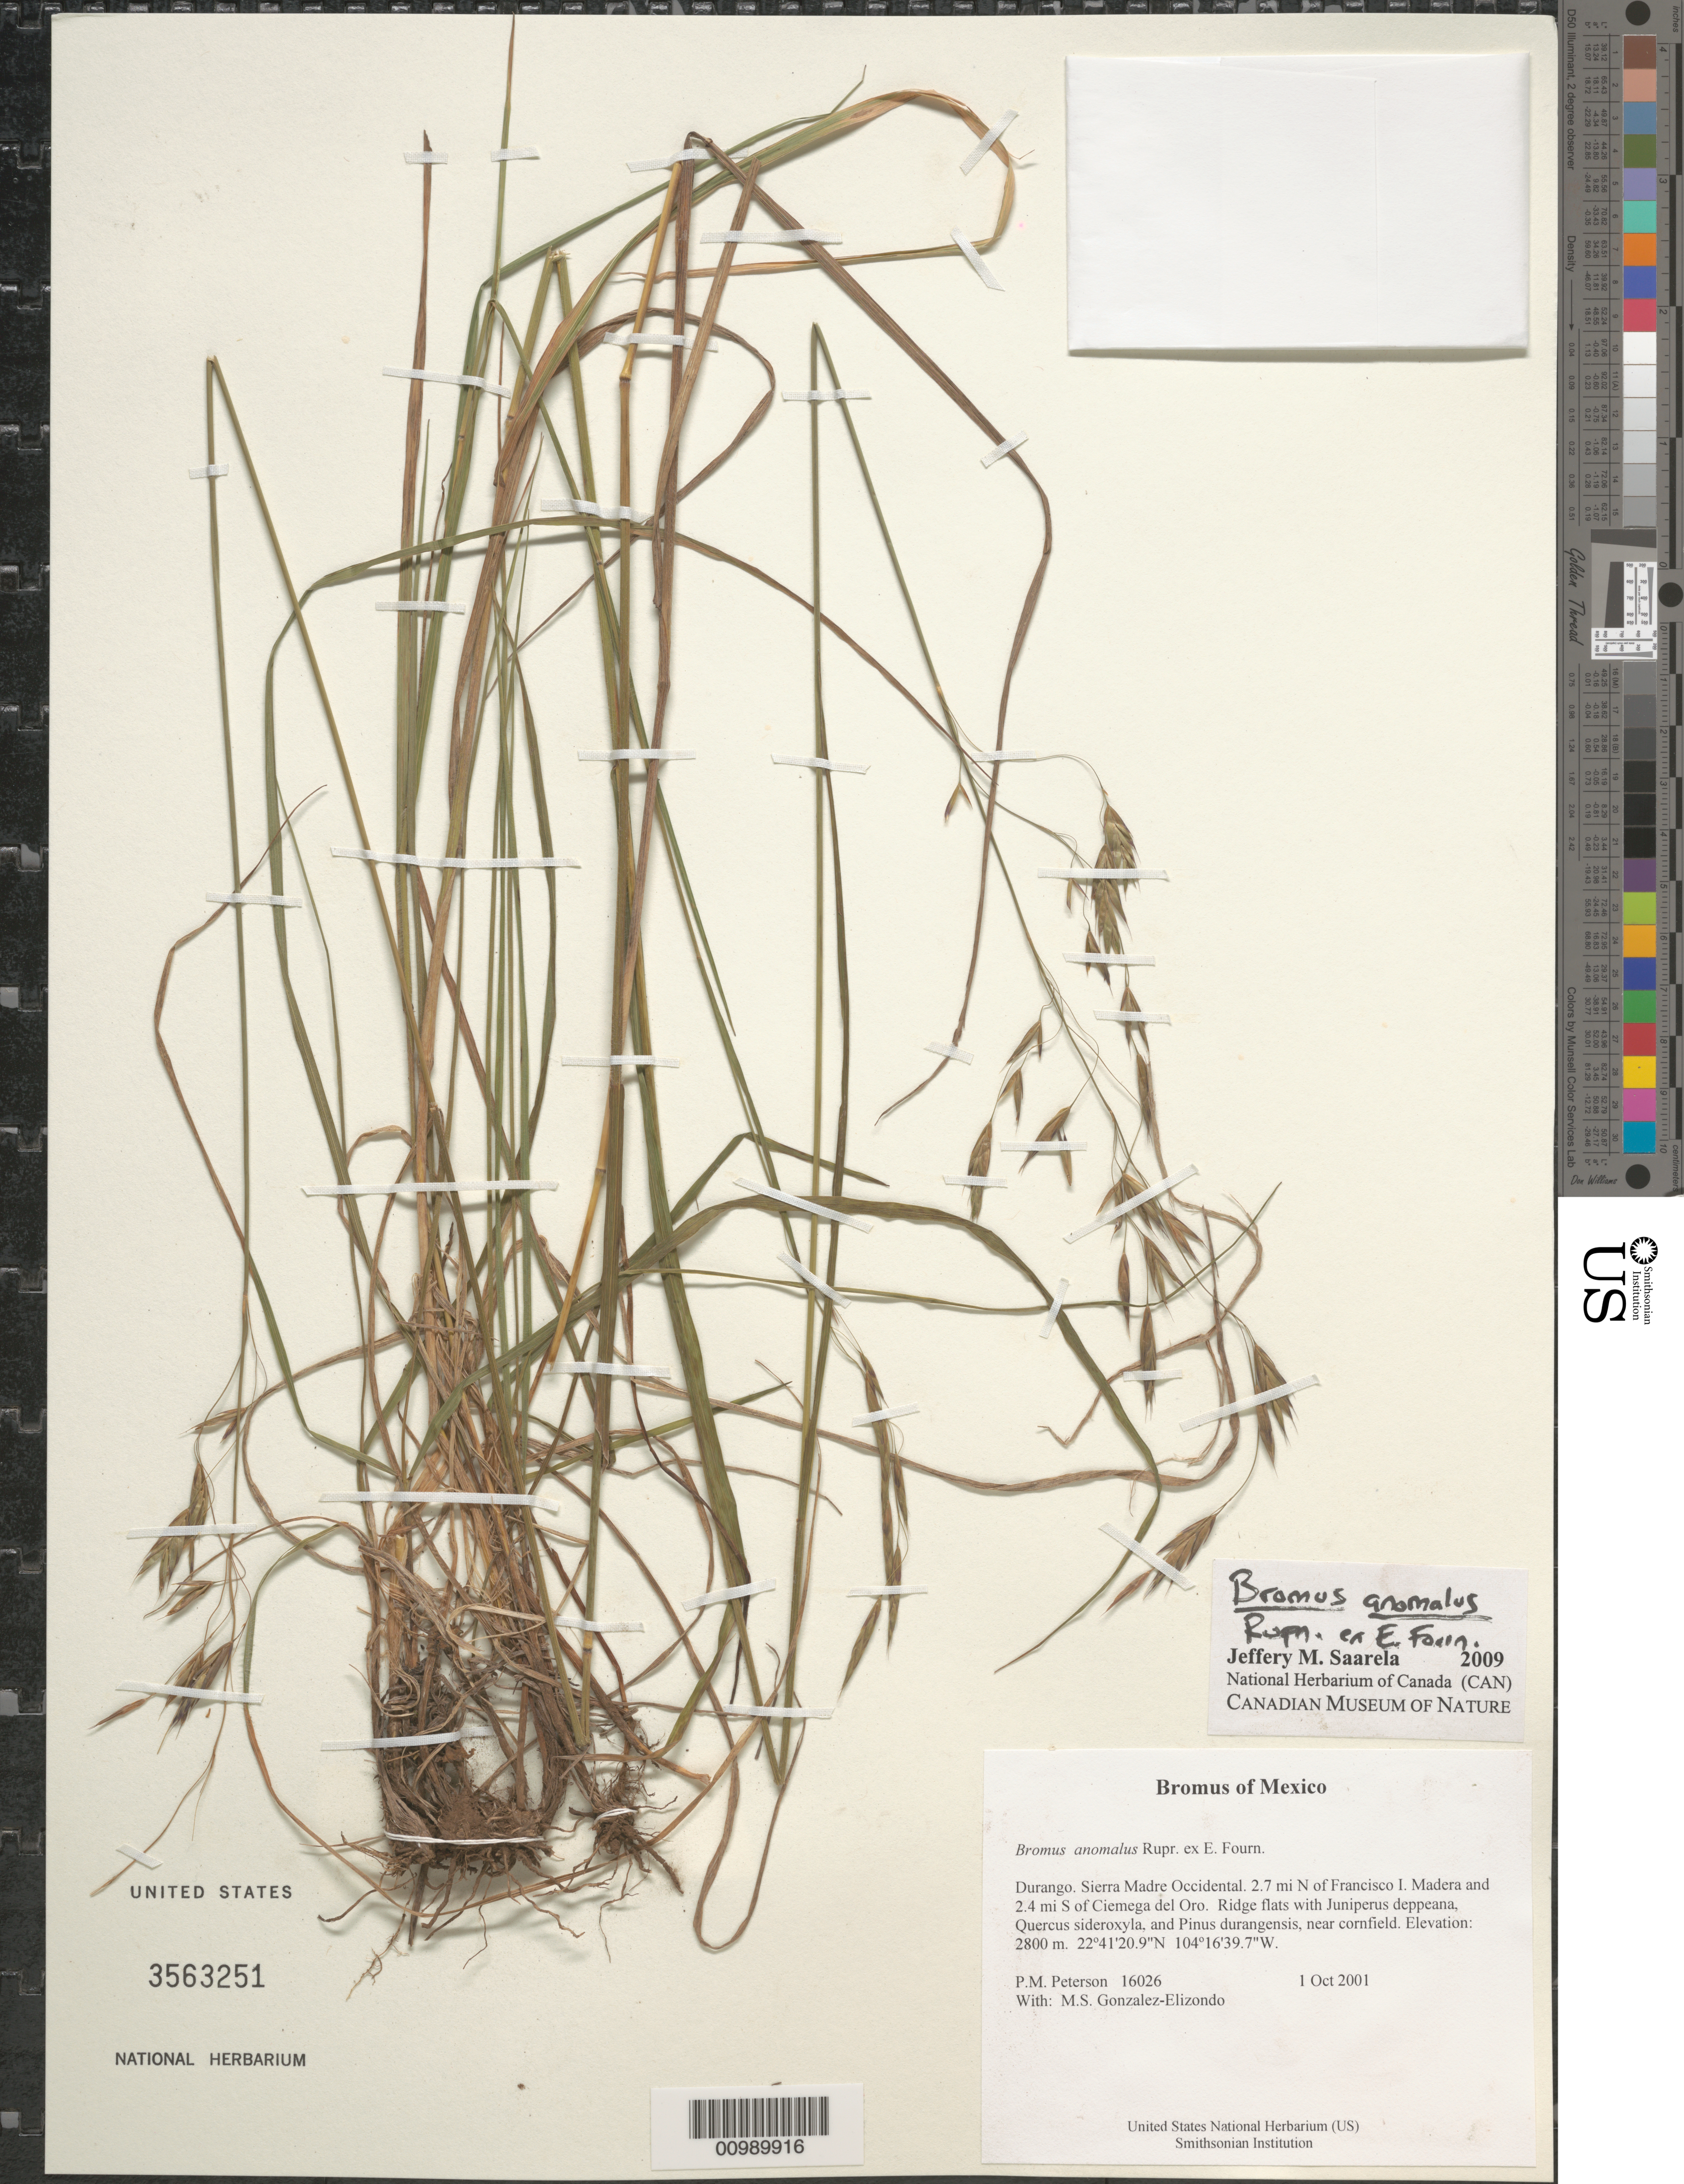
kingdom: Plantae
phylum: Tracheophyta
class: Liliopsida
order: Poales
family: Poaceae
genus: Bromus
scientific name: Bromus anomalus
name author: Rupr. ex E. Fourn.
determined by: Saarela, J. M., (CAN), Canadian Museum of Nature (CANADA)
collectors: P. M. Peterson & M. S. González-Elizondo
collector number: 16026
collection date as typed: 01 Oct 2001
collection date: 2001-10-01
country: Mexico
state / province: Durango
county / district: Sierra Madre Occidental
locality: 2.7 mi N of Francisco I. Madera and 2.4 mi S of Ciemega del Oro. Ridge flats with Juniperus deppeana, Quercus sideroxyla, and Pinus durangensis, near cornfield.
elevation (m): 2800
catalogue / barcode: US 3563251